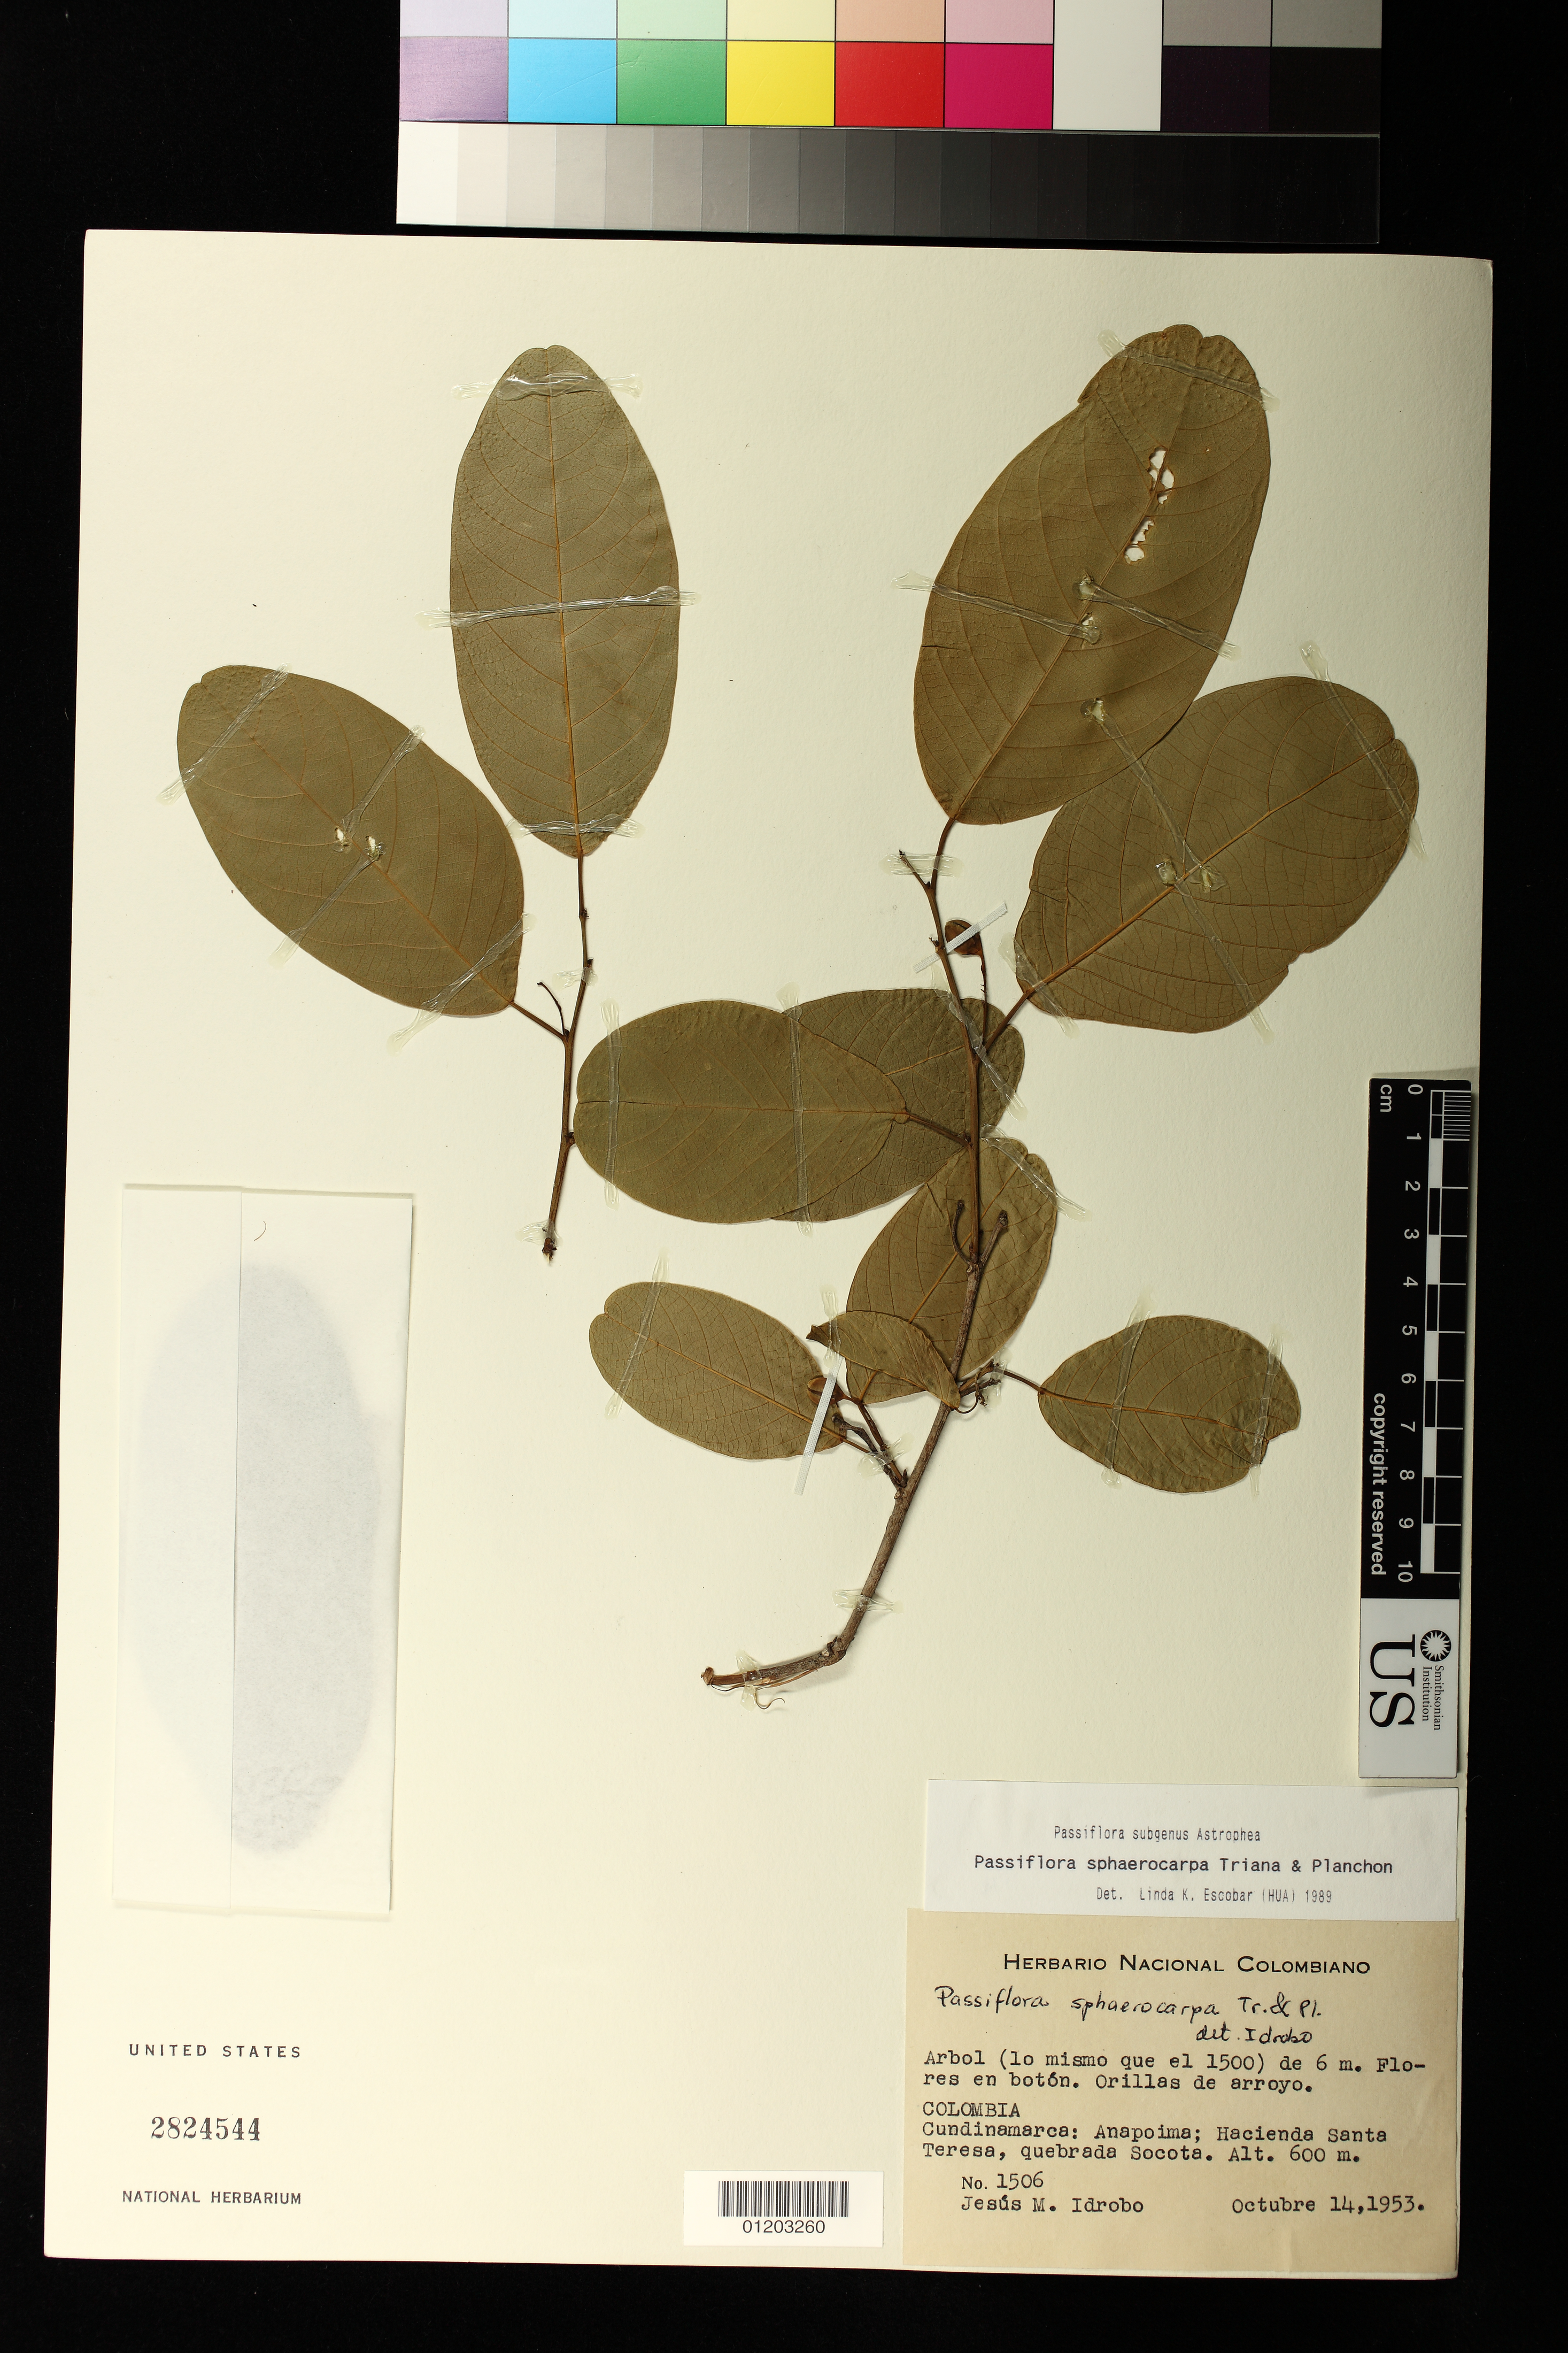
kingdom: Plantae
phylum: Tracheophyta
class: Magnoliopsida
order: Malpighiales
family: Passifloraceae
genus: Passiflora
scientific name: Passiflora sphaerocarpa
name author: Triana & Planch.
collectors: J. M. Idrobo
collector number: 1506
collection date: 1953-10-14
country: Colombia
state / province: Cundinamarca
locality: Cundinamarca: Anapoima; Hacienda Santa Teresa, quebrada Socota.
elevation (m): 600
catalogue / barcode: US 2824544